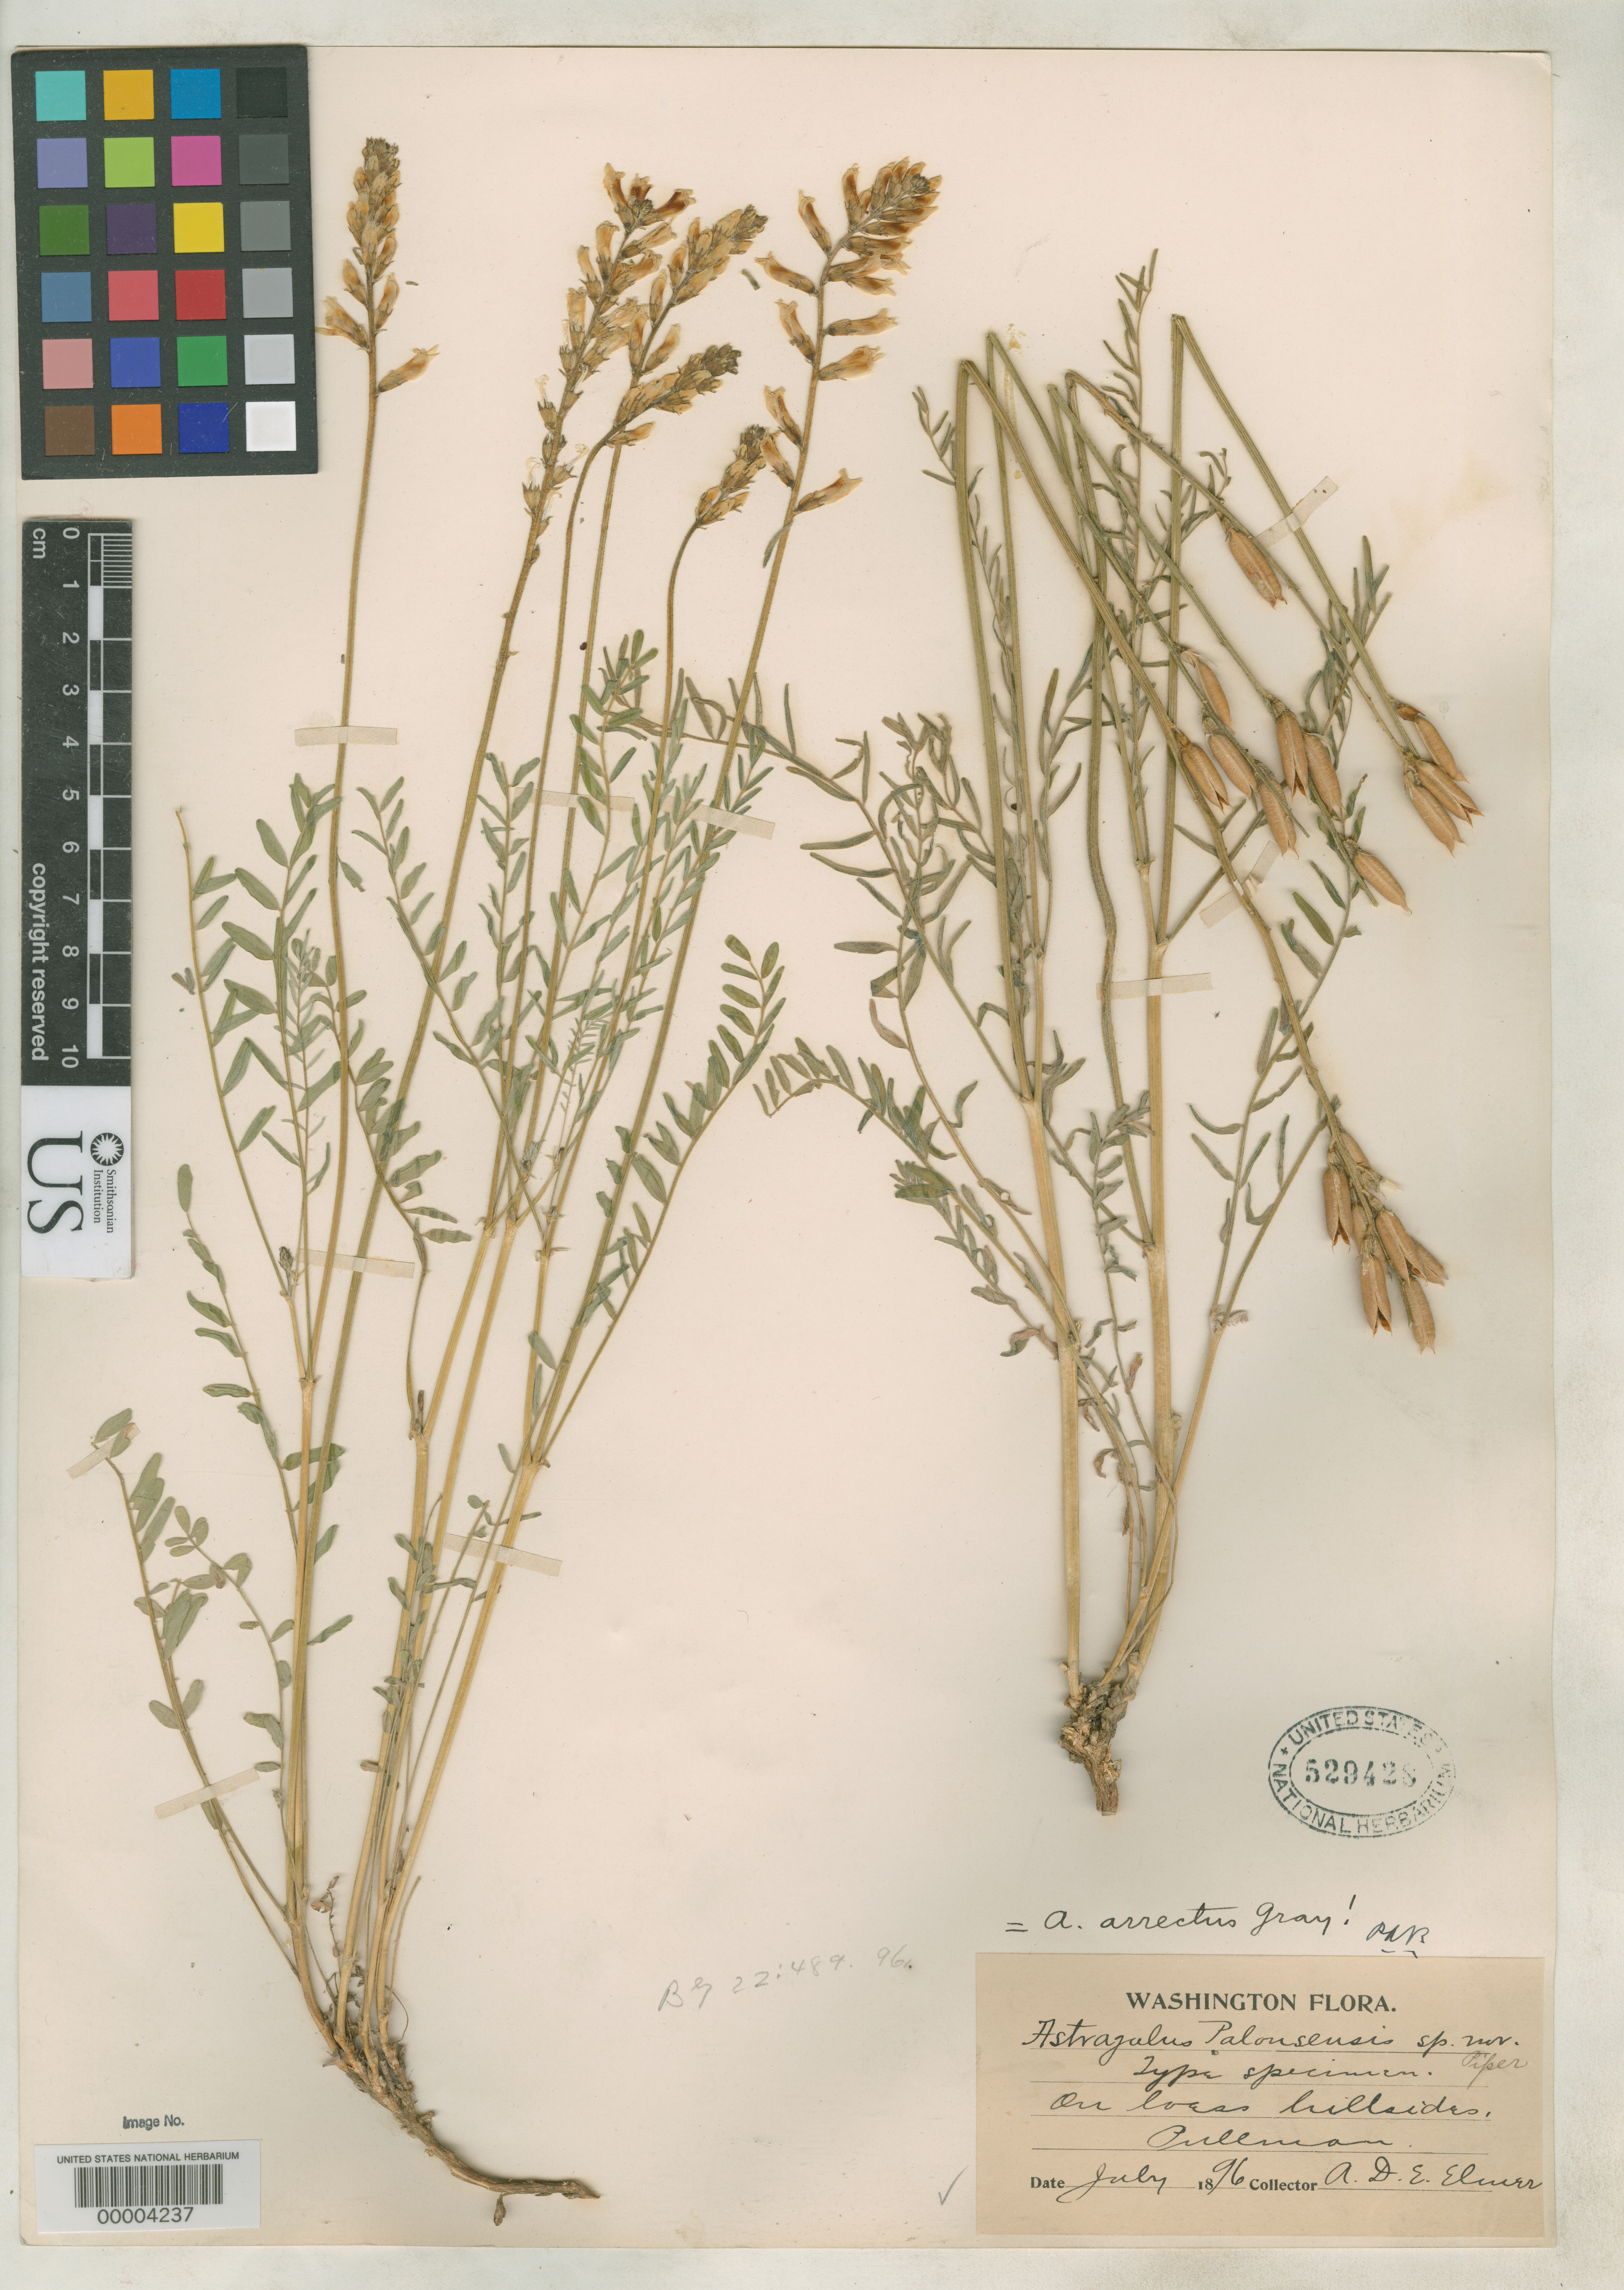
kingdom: Plantae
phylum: Tracheophyta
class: Magnoliopsida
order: Fabales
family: Fabaceae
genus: Astragalus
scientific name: Astragalus palousensis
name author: Piper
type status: Isotype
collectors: A. D. E. Elmer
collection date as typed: Jul 1896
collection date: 1896-07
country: United States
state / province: Washington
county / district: Whitman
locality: Pullman.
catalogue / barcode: US 529428